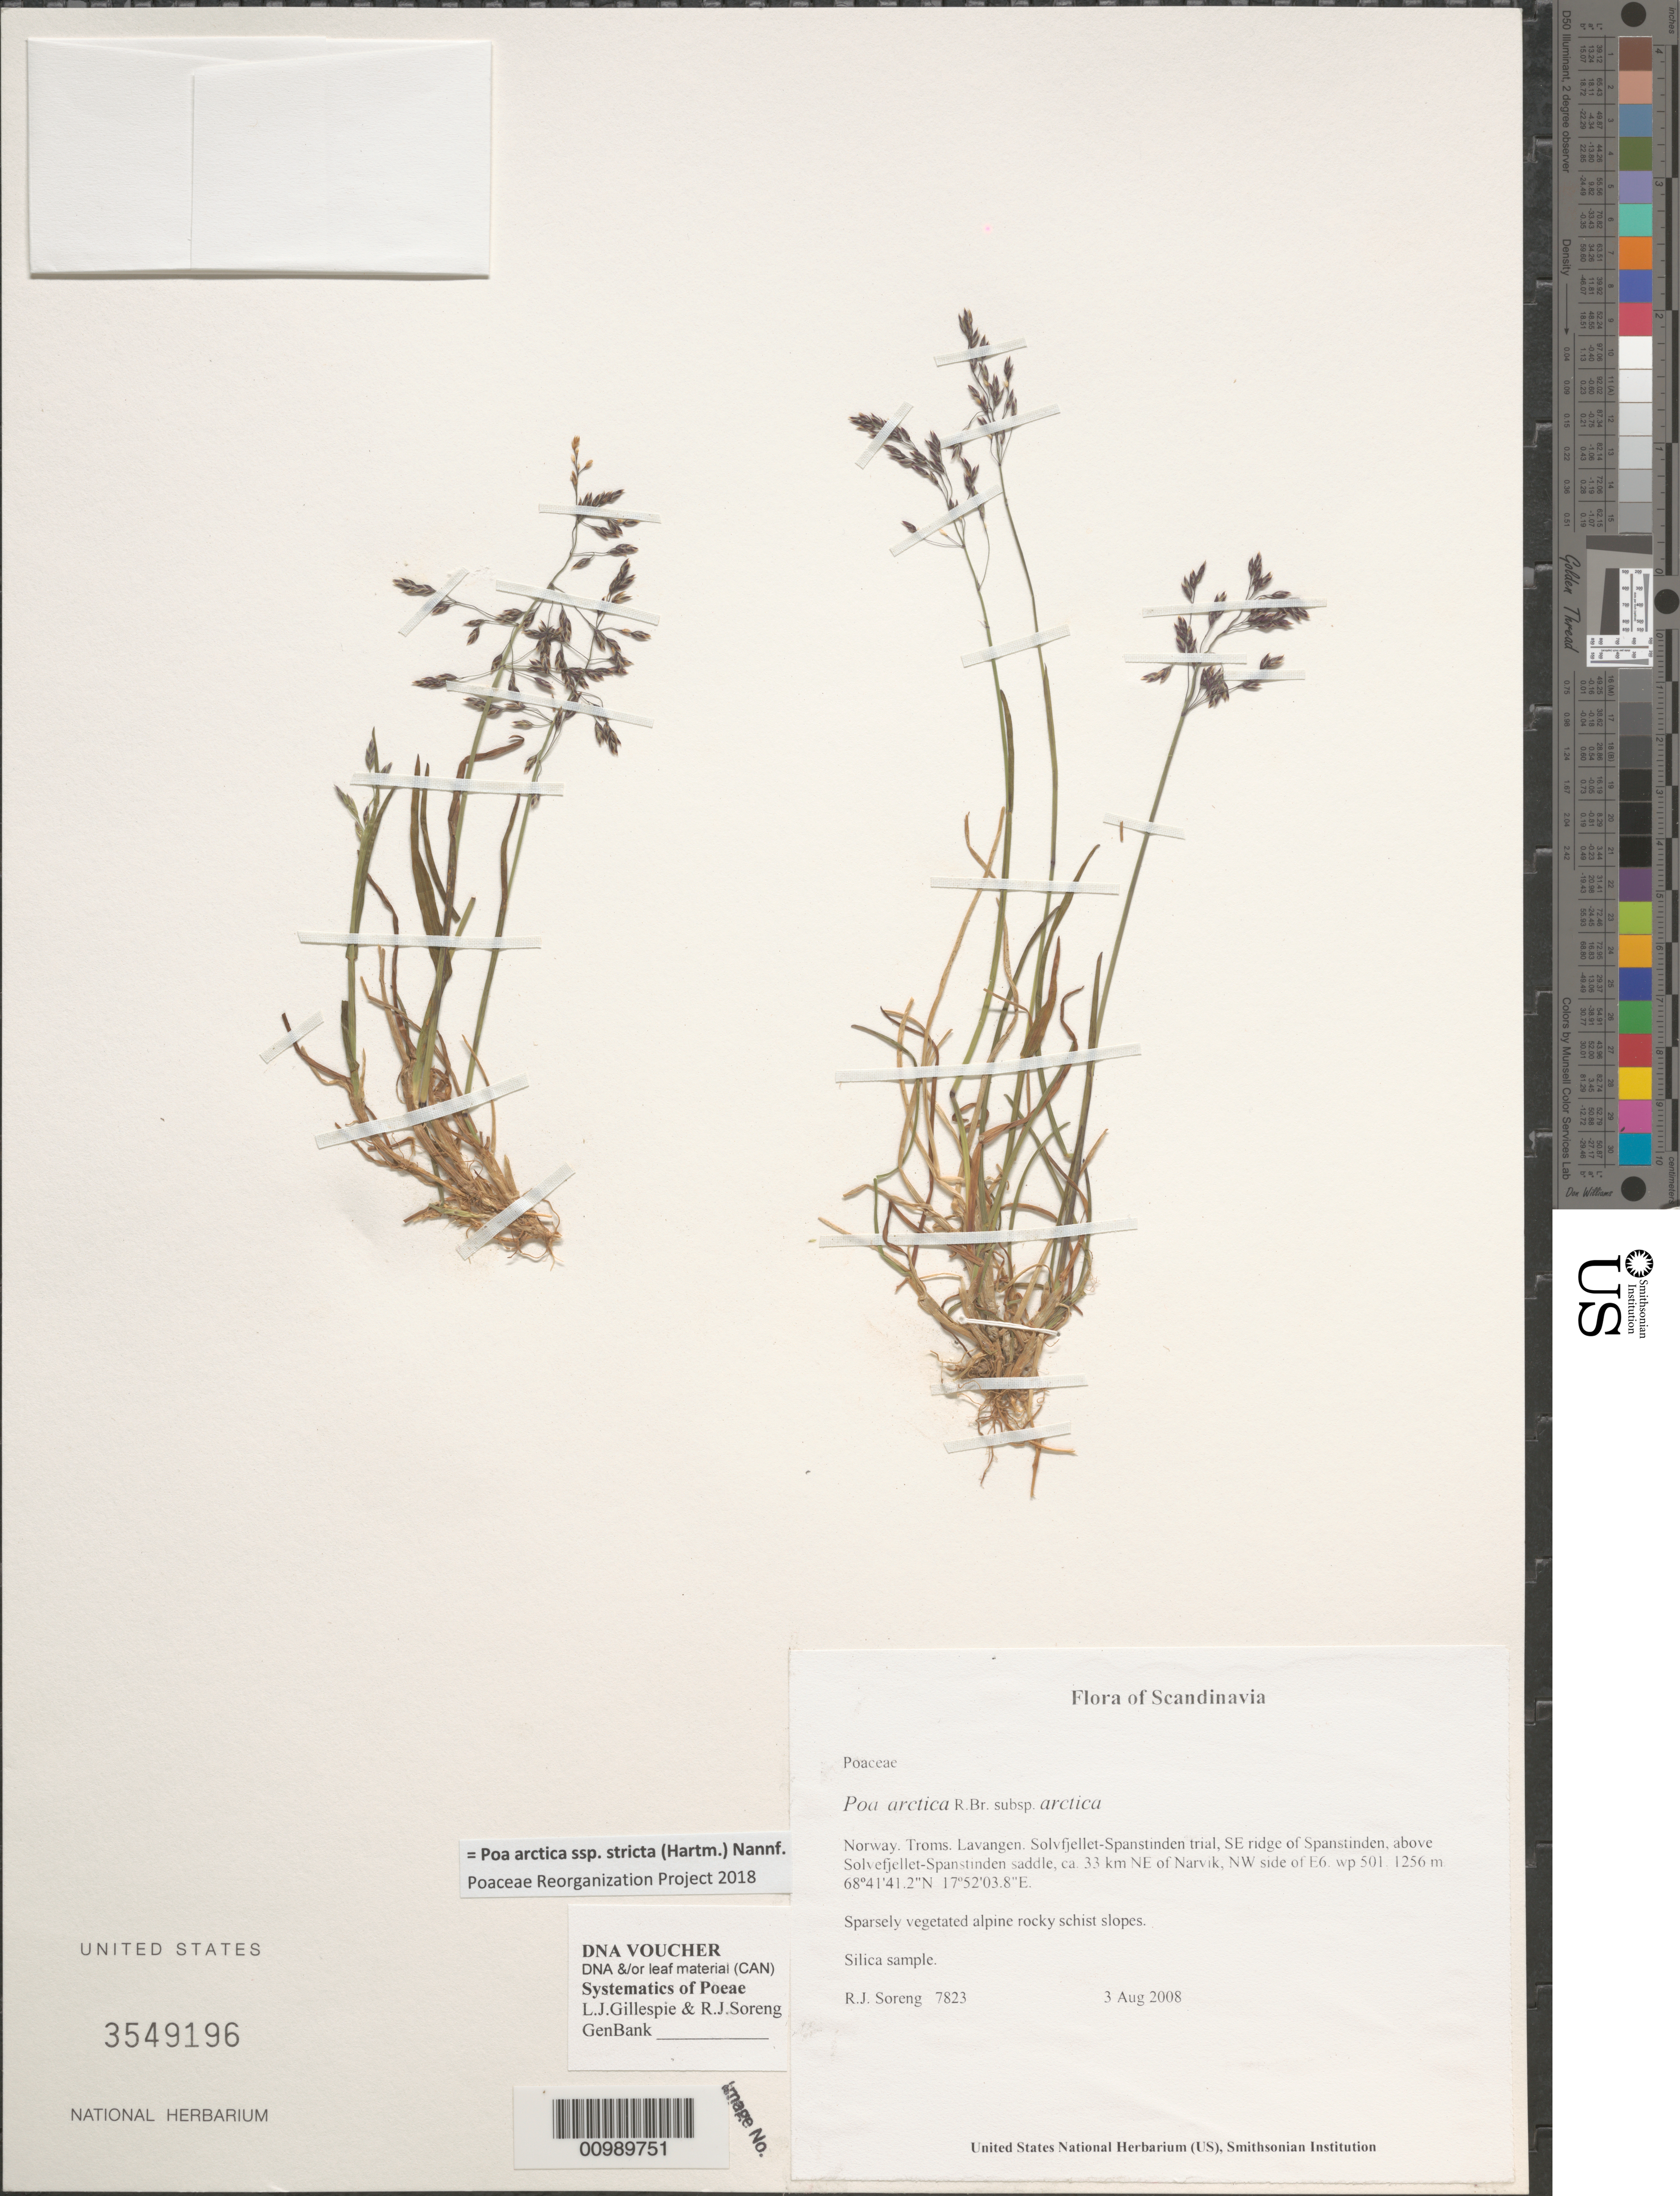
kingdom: Plantae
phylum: Tracheophyta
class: Liliopsida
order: Poales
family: Poaceae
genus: Poa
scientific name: Poa arctica subsp. stricta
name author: (Hartm.) Nannf.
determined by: Poaceae Reorganization Project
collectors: R. J. Soreng & N. L. Soreng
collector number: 7823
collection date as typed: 03 Aug 2008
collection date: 2008-08-03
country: Norway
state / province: Troms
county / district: Lavangen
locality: Solvfjellet-Spanstinden trial, SE ridge of Spanstinden, above Solvefjellet-Spanstinden saddle, ca. 33 km NE of Narvik, NW side of E6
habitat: Sparsely vegetated alpine rocky schist slopes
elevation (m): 1256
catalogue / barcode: US 3549196